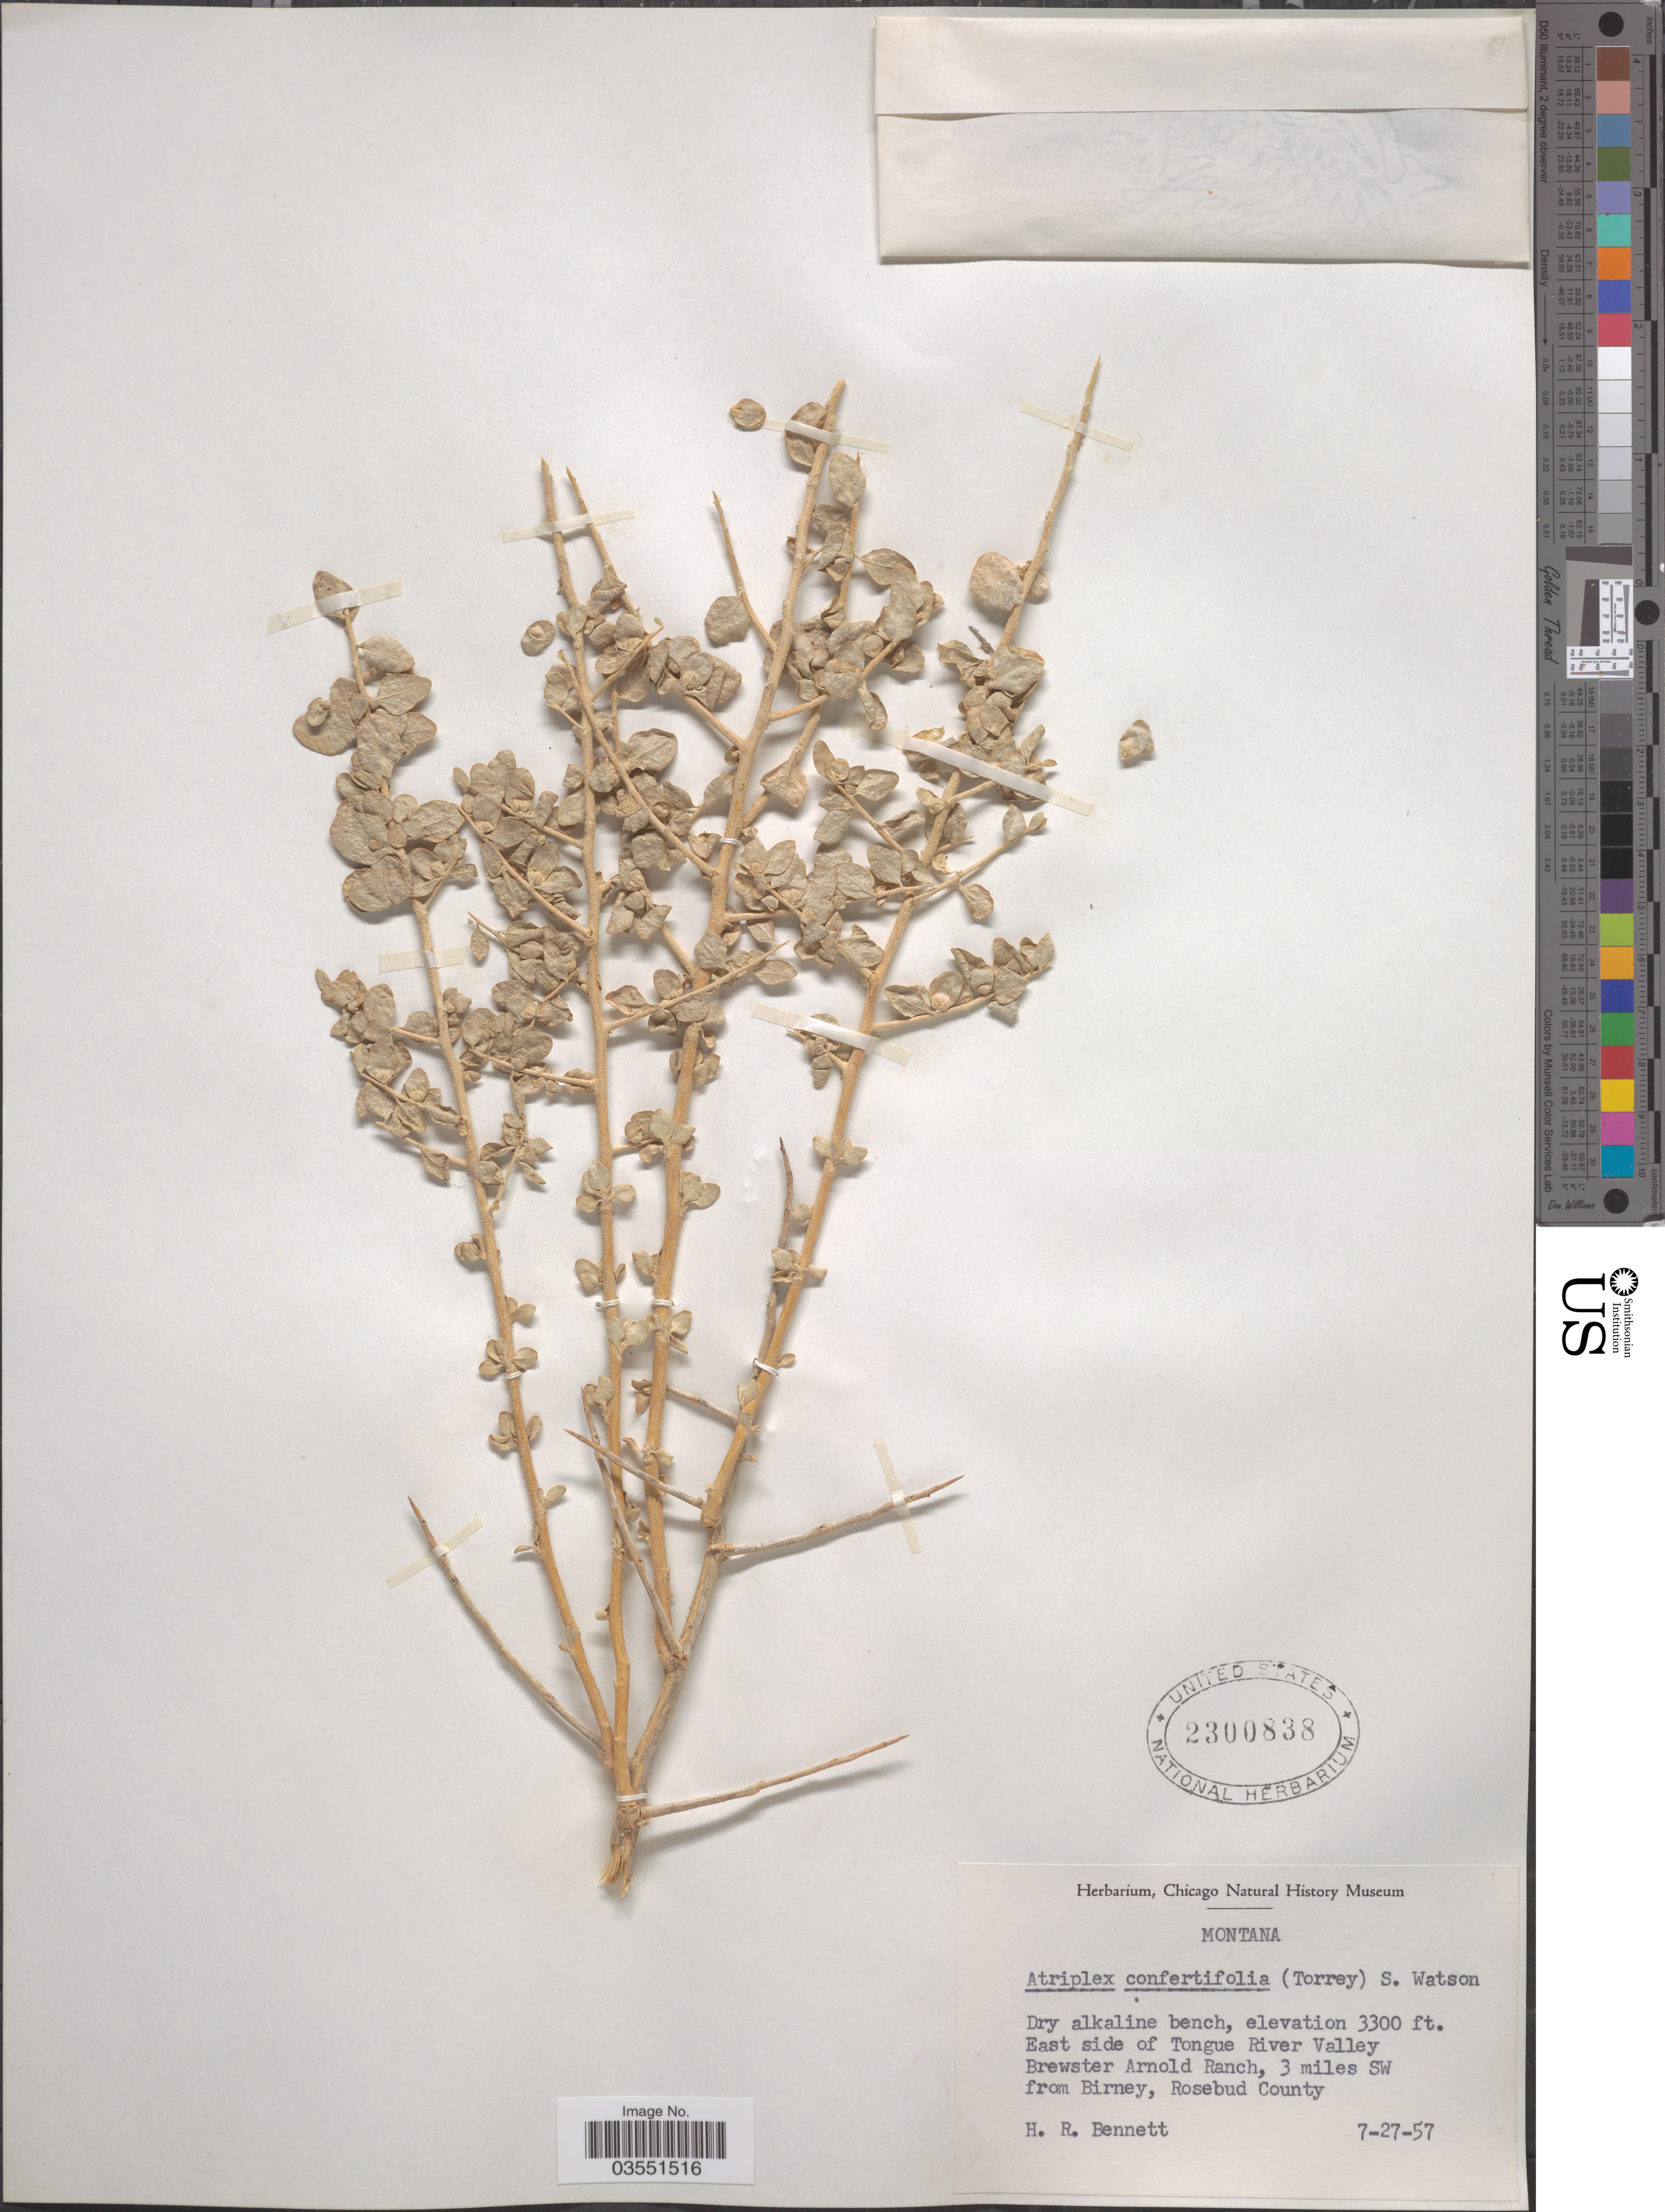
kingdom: Plantae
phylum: Tracheophyta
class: Magnoliopsida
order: Caryophyllales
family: Amaranthaceae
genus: Atriplex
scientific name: Atriplex confertifolia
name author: (Torr. & Frém.) S. Watson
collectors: H. R. Bennett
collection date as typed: Transcribed d/m/y: 27/7/57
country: United States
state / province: Montana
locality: Dry alkaline bench. East side of Tongue River Valley Brewster Arnold Ranch, 3 miles SW from Birney, Rosebud County.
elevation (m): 1006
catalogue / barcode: US 2300838